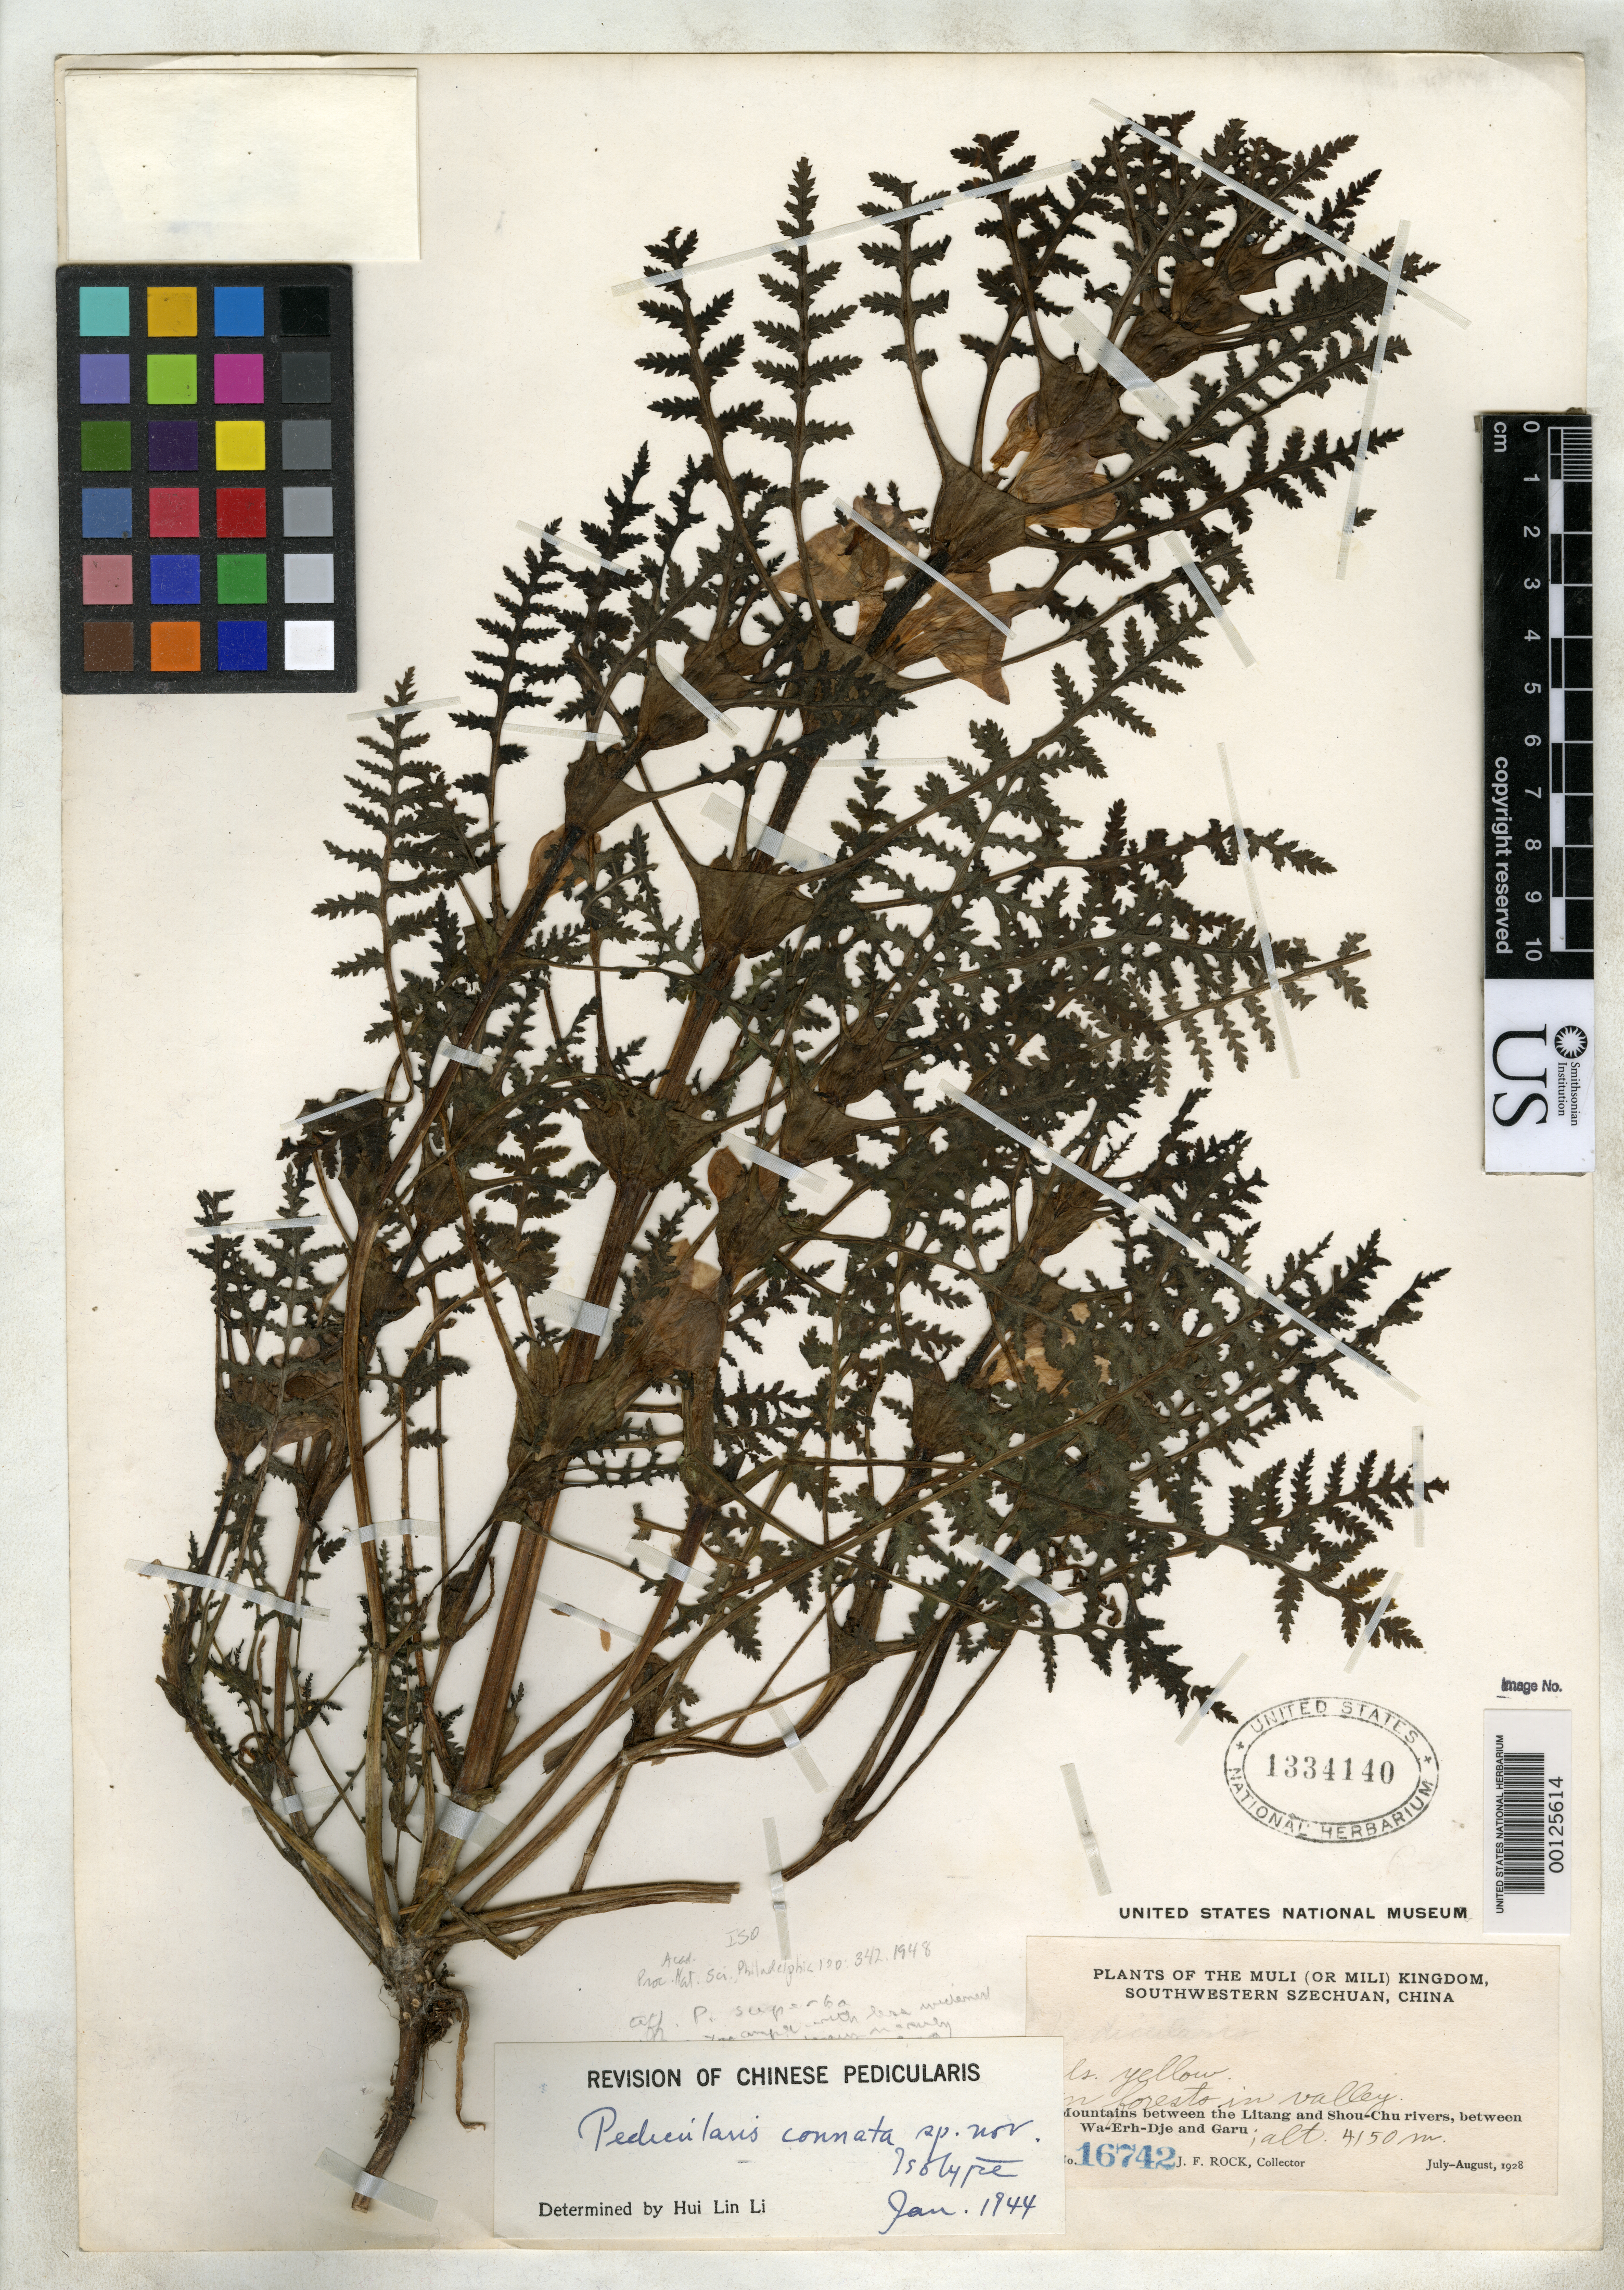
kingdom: Plantae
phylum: Tracheophyta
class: Magnoliopsida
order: Lamiales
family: Orobanchaceae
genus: Pedicularis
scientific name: Pedicularis connata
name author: H.L. Li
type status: Isotype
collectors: J. F. Rock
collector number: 16742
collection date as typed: Jul 1928 to -- Aug 1928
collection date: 1928-07/1928-08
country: China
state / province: Sichuan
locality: Between Litang and Shou-chu Rivers.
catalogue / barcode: US 1334140